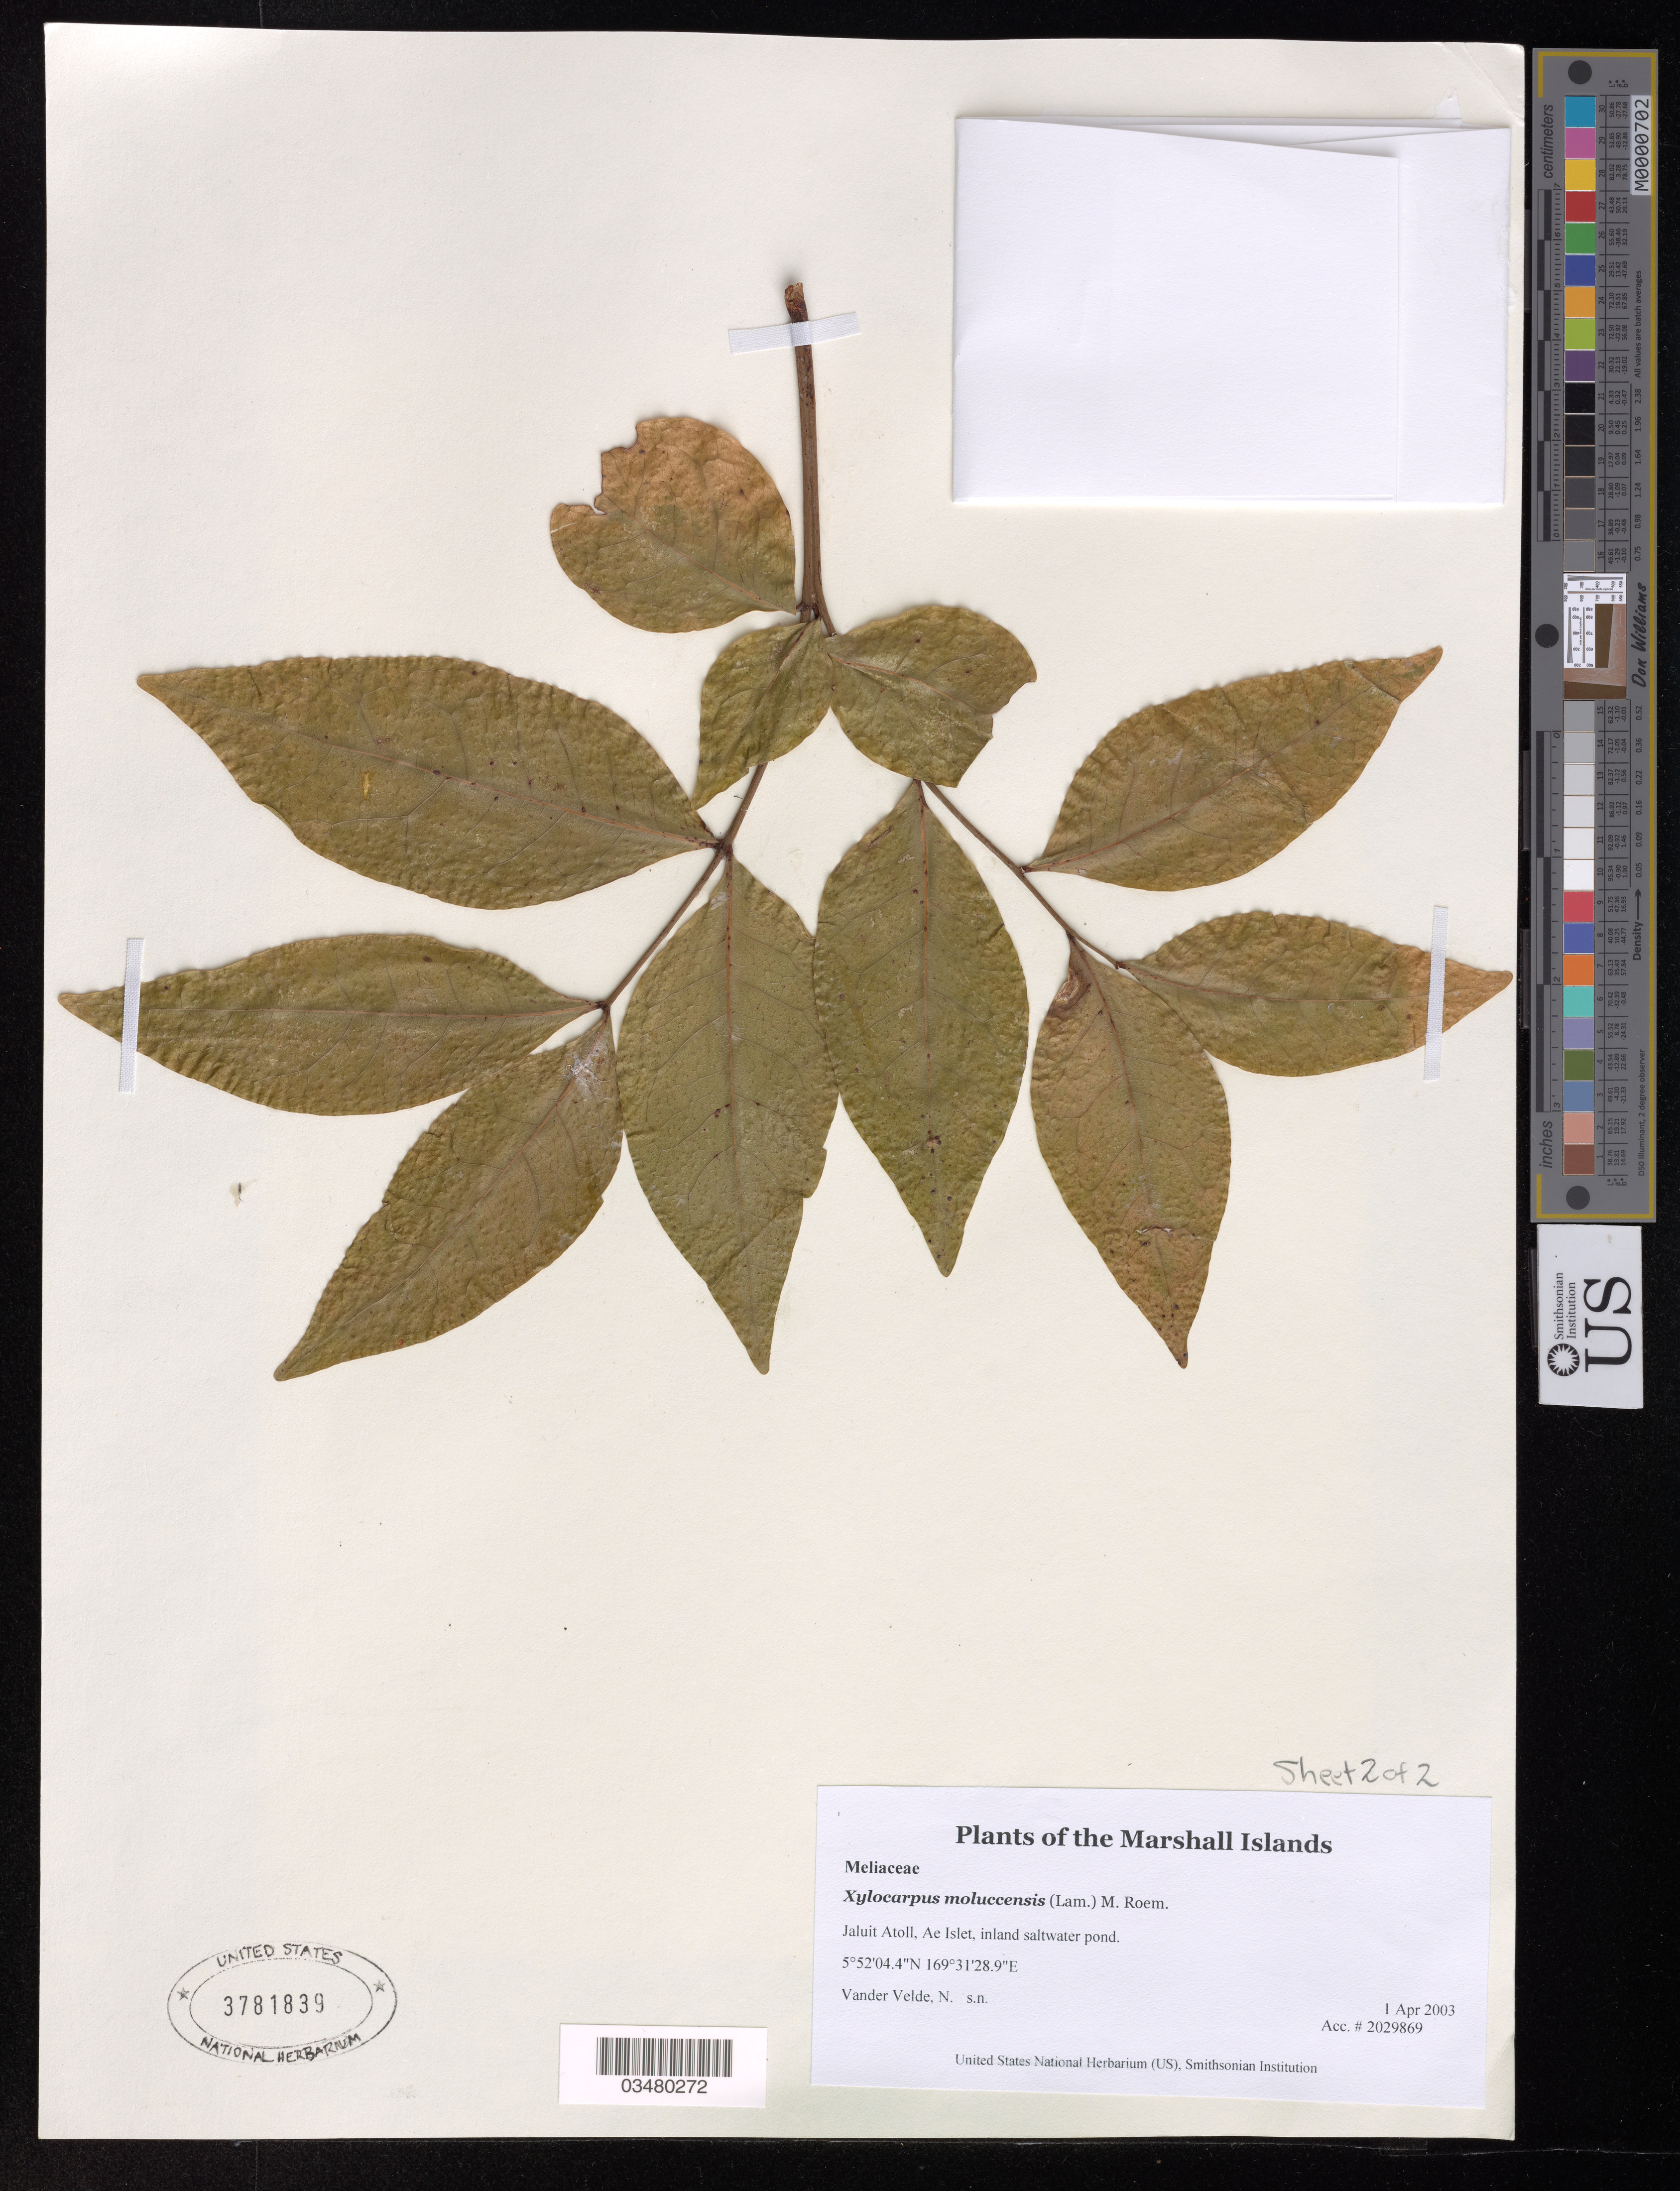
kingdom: Plantae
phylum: Tracheophyta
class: Magnoliopsida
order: Sapindales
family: Meliaceae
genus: Xylocarpus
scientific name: Xylocarpus moluccensis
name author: (Lam.) M. Roem.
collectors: N. Vander Velde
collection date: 2003-04-01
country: Marshall Islands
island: Jaluit Atoll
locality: Jaluit Atoll, Ae Islet, inland saltwater pond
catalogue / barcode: US 3781839